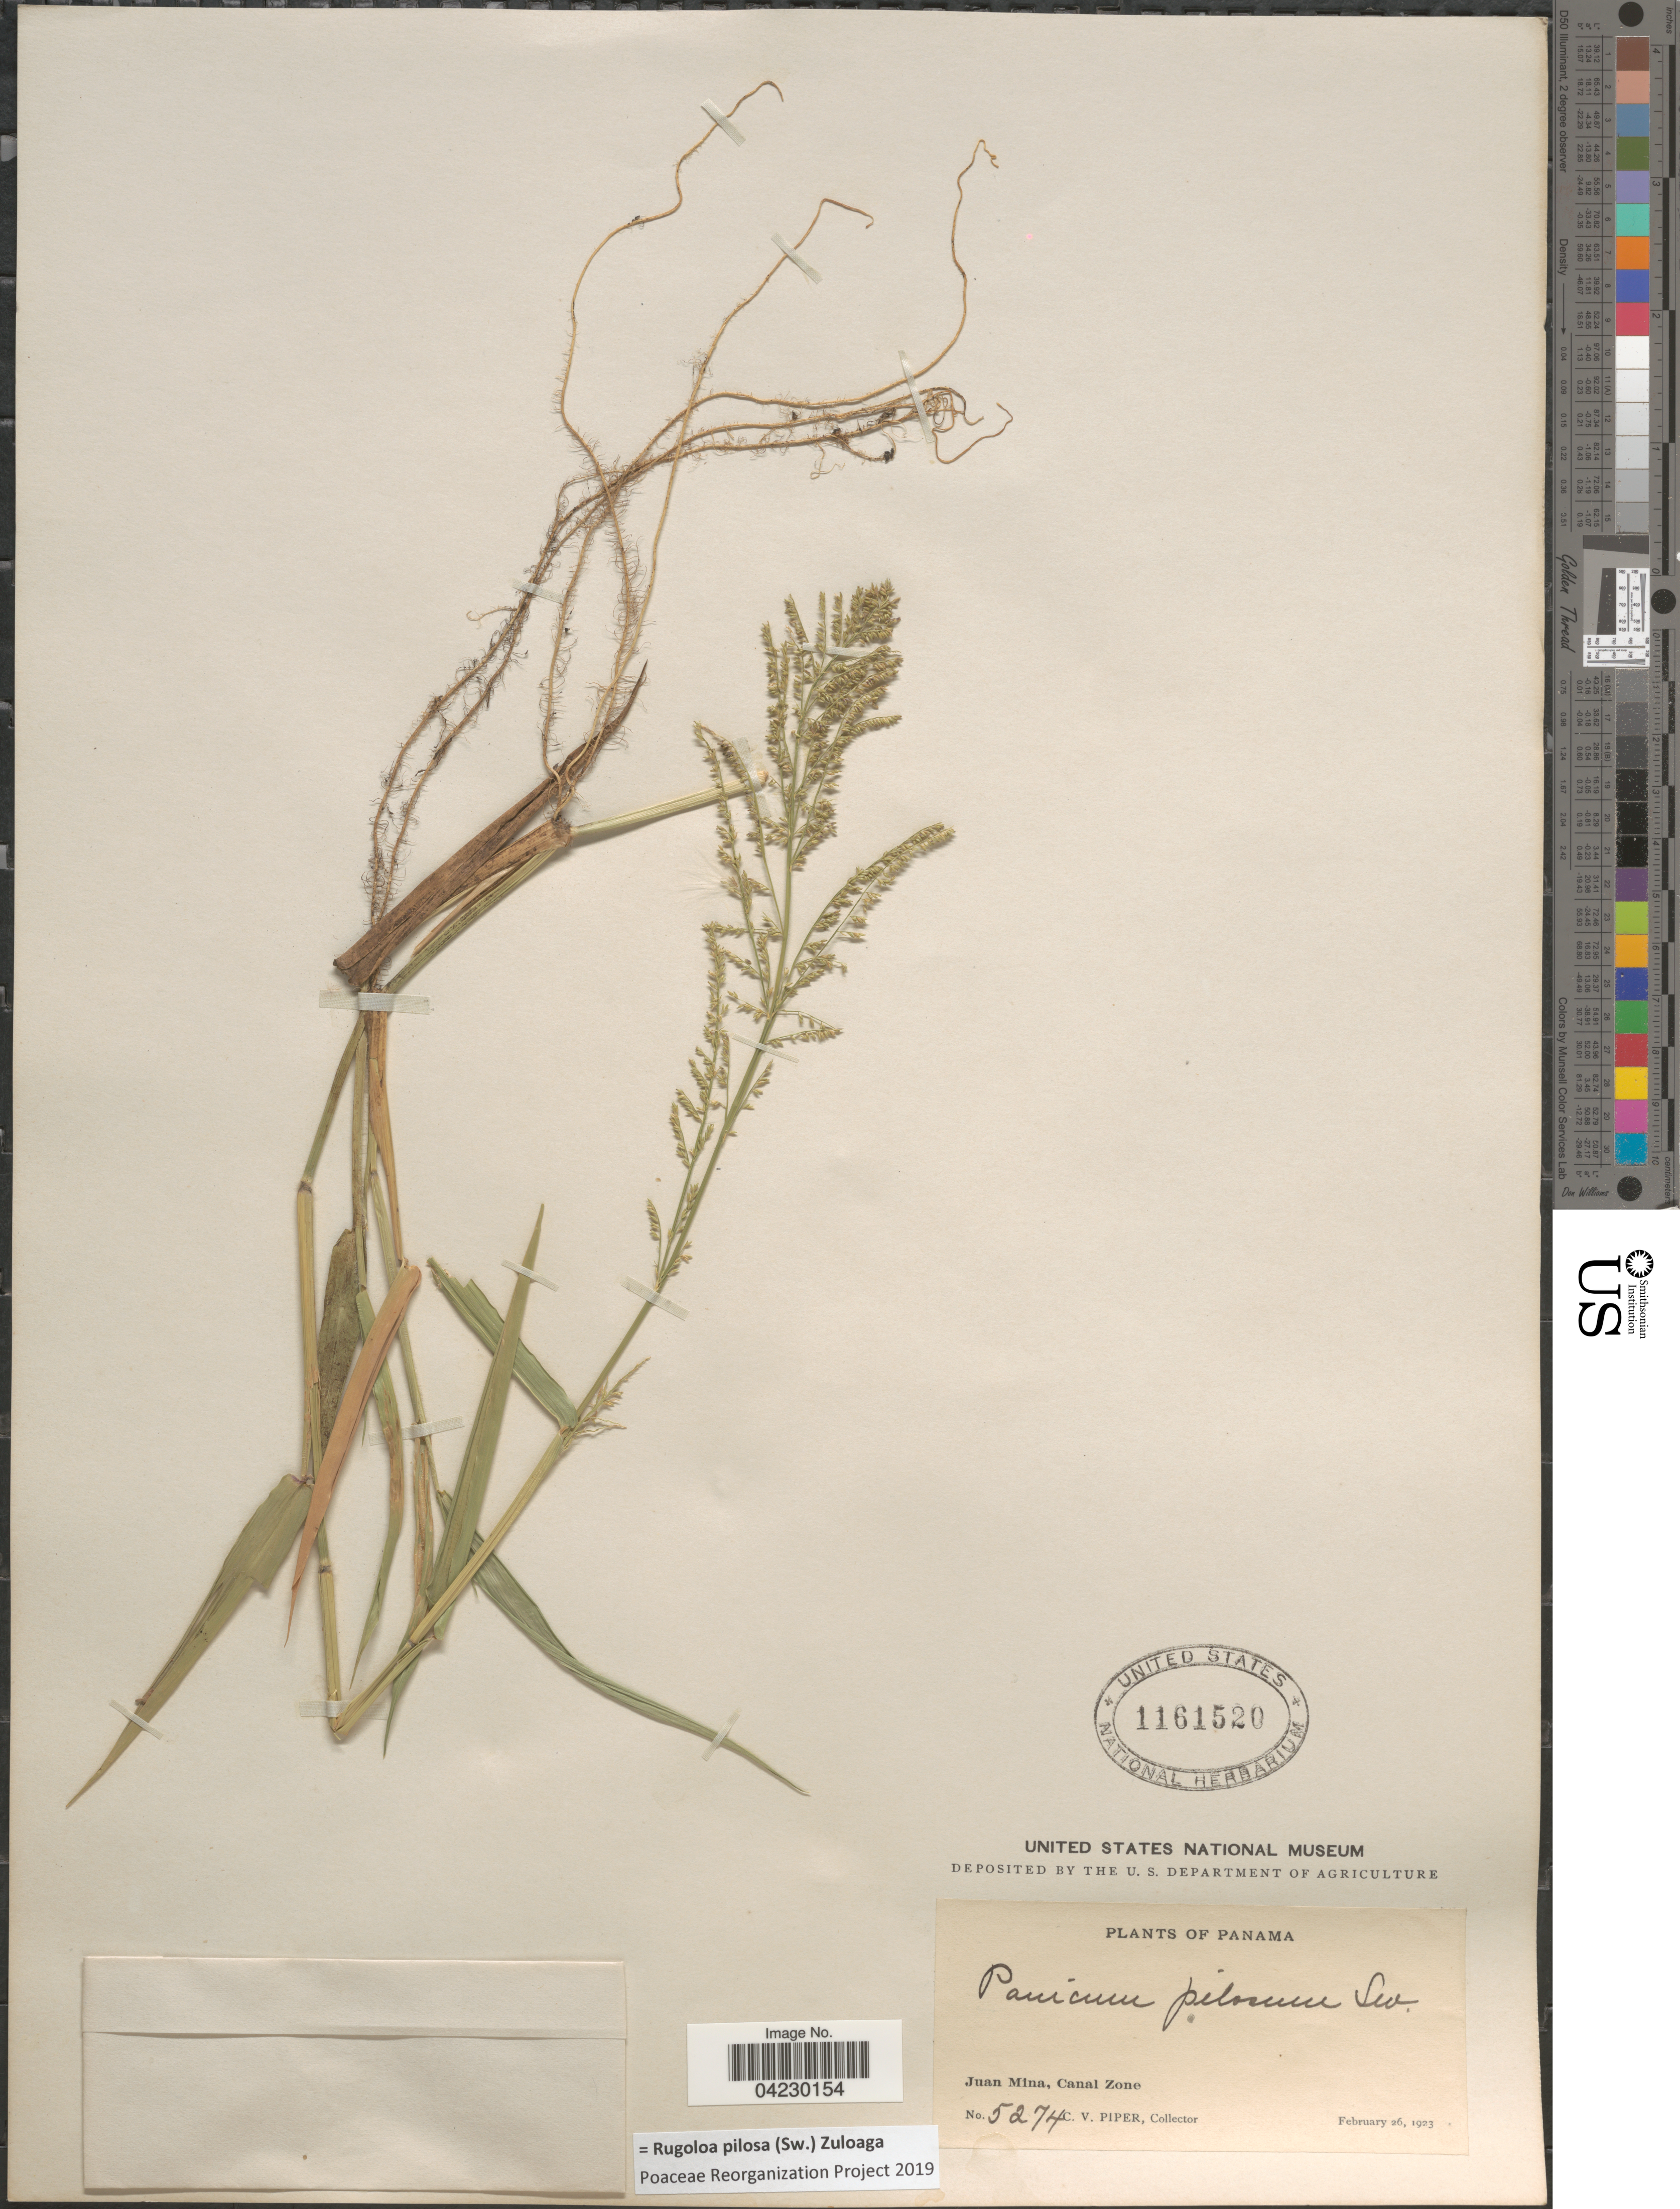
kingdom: Plantae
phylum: Tracheophyta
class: Liliopsida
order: Poales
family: Poaceae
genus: Rugoloa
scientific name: Rugoloa pilosa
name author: (Sw.) Zuloaga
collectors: C. V. Piper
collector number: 5274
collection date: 1923-02-26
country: Panama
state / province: Colón / Panamá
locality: Juan Mina, Canal Zone.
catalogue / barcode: US 1161520